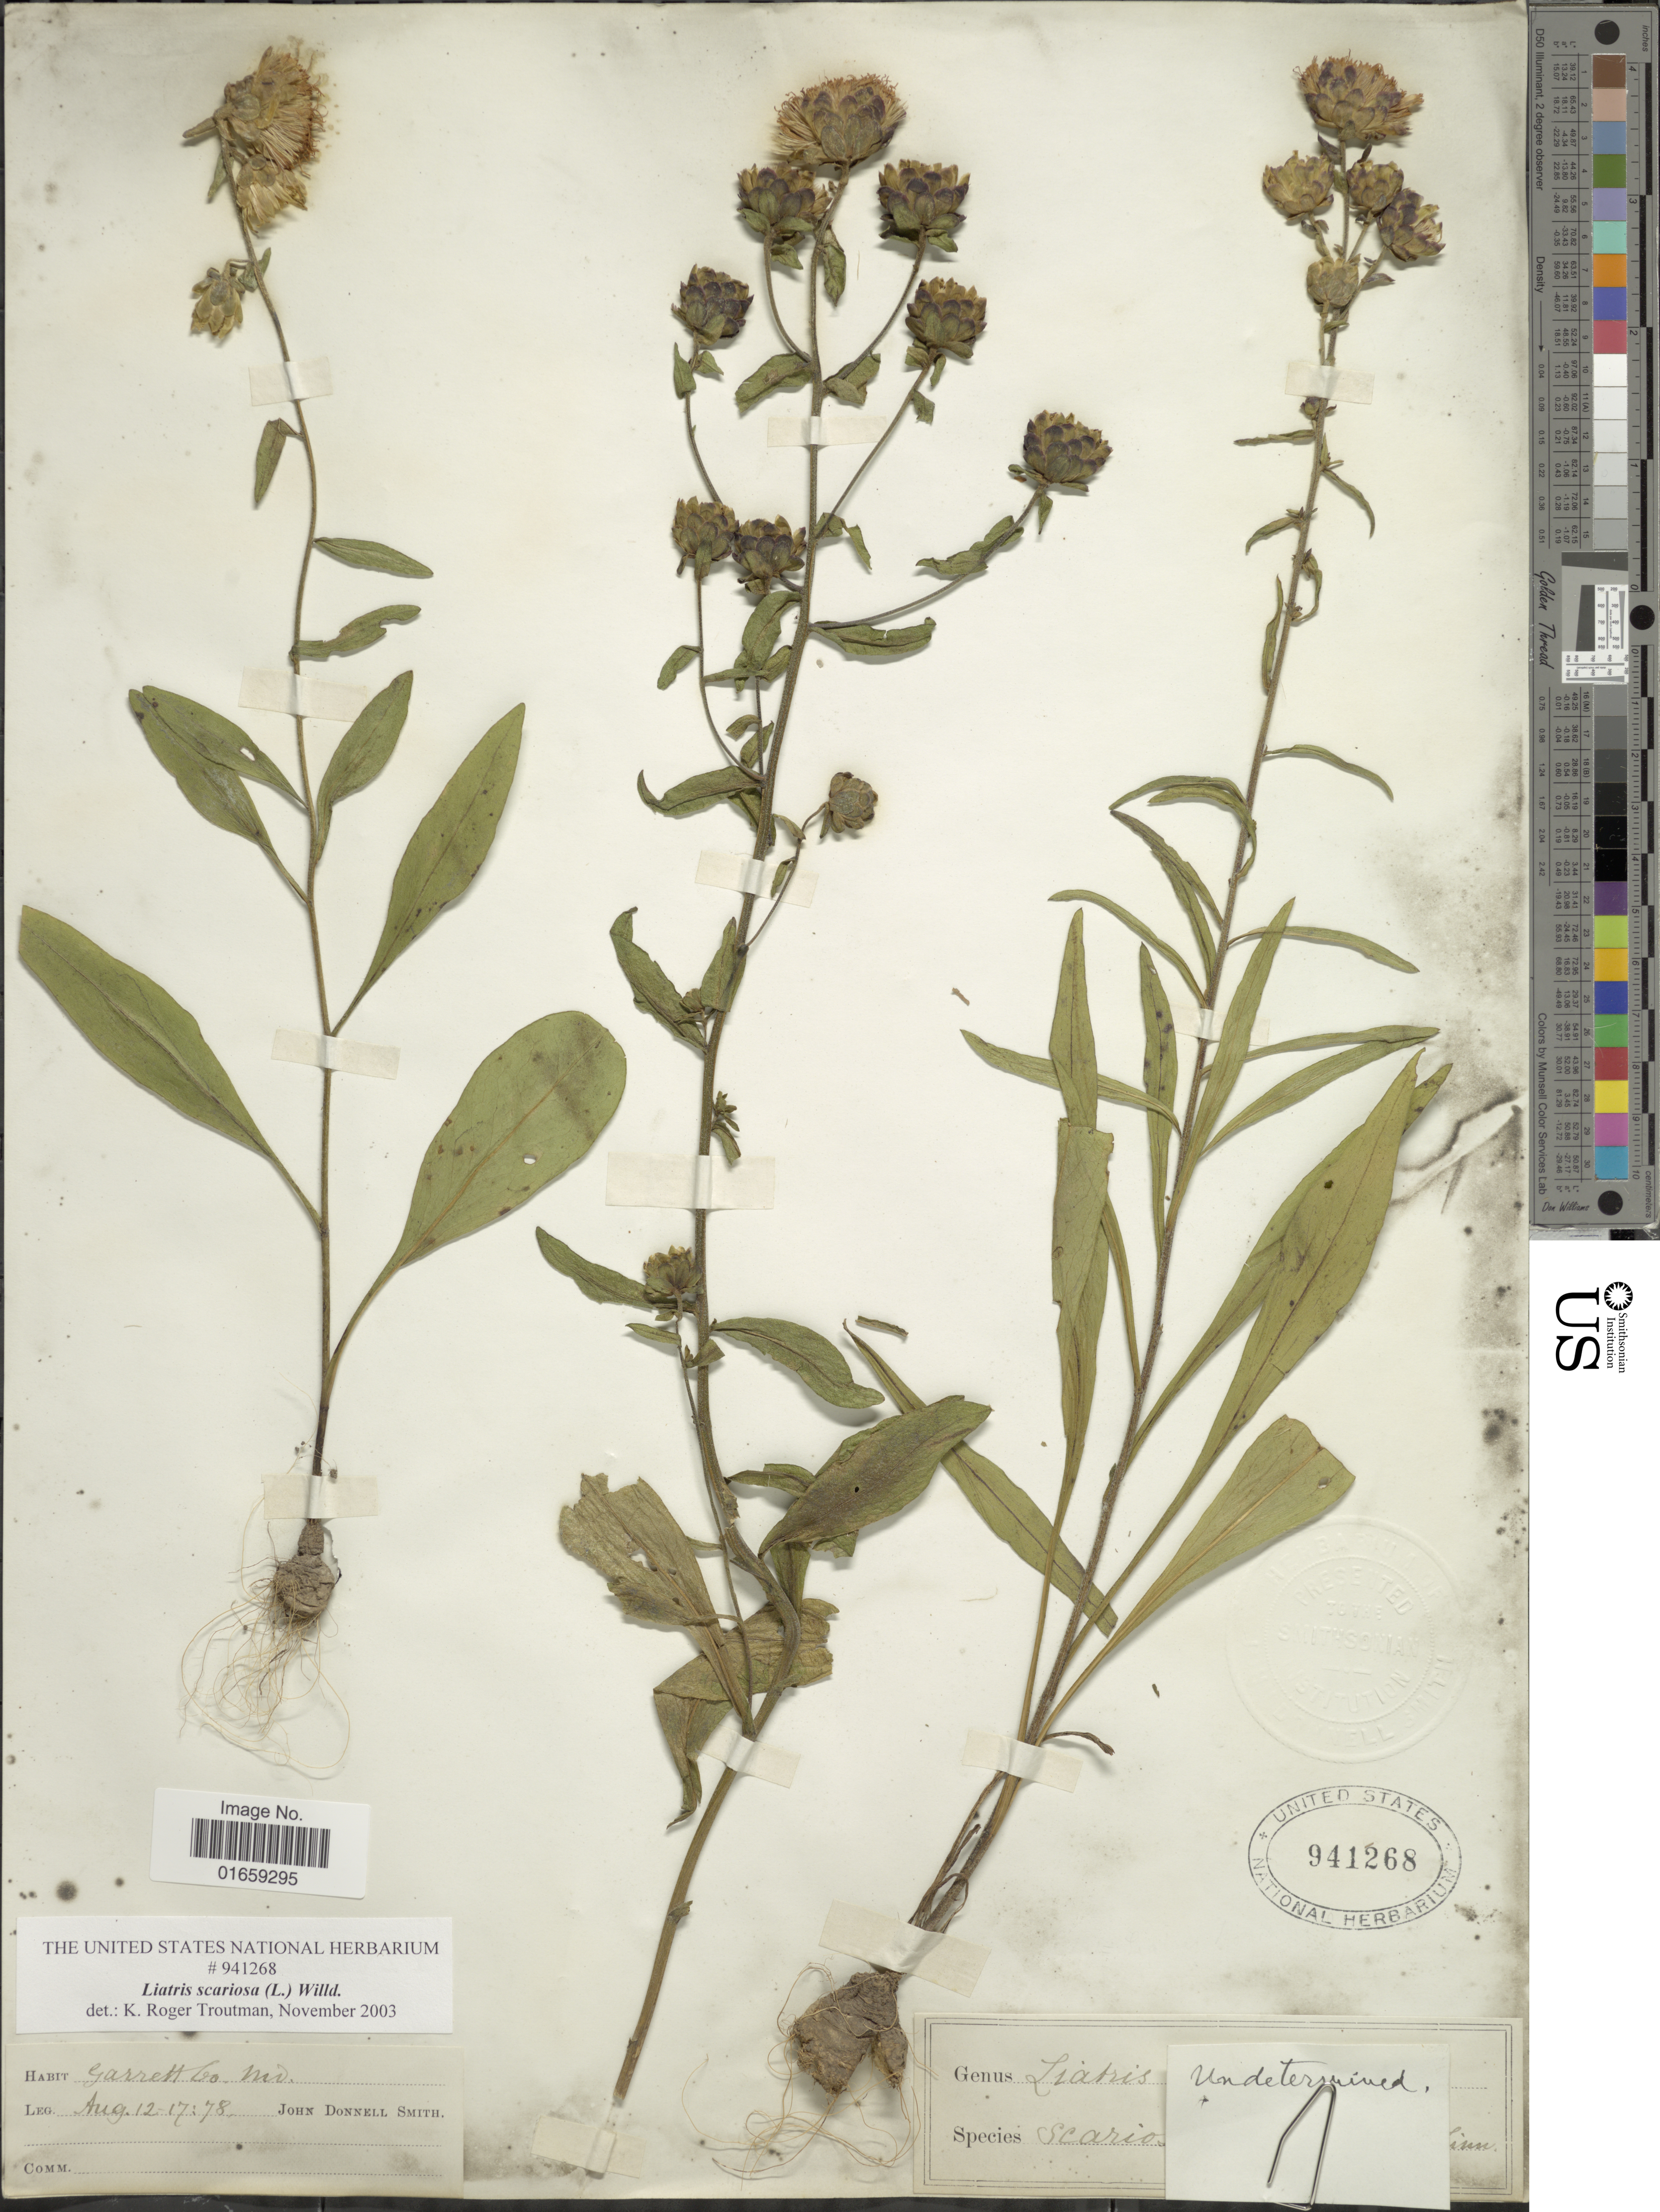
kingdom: Plantae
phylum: Tracheophyta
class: Magnoliopsida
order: Asterales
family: Asteraceae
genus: Liatris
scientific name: Liatris scariosa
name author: (L.) Willd.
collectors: J. Donnell Smith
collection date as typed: Transcribed d/m/y: 12/8/78 to 17/8/78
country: United States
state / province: Maryland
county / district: Garrett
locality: Garrett Co.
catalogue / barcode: US 941268